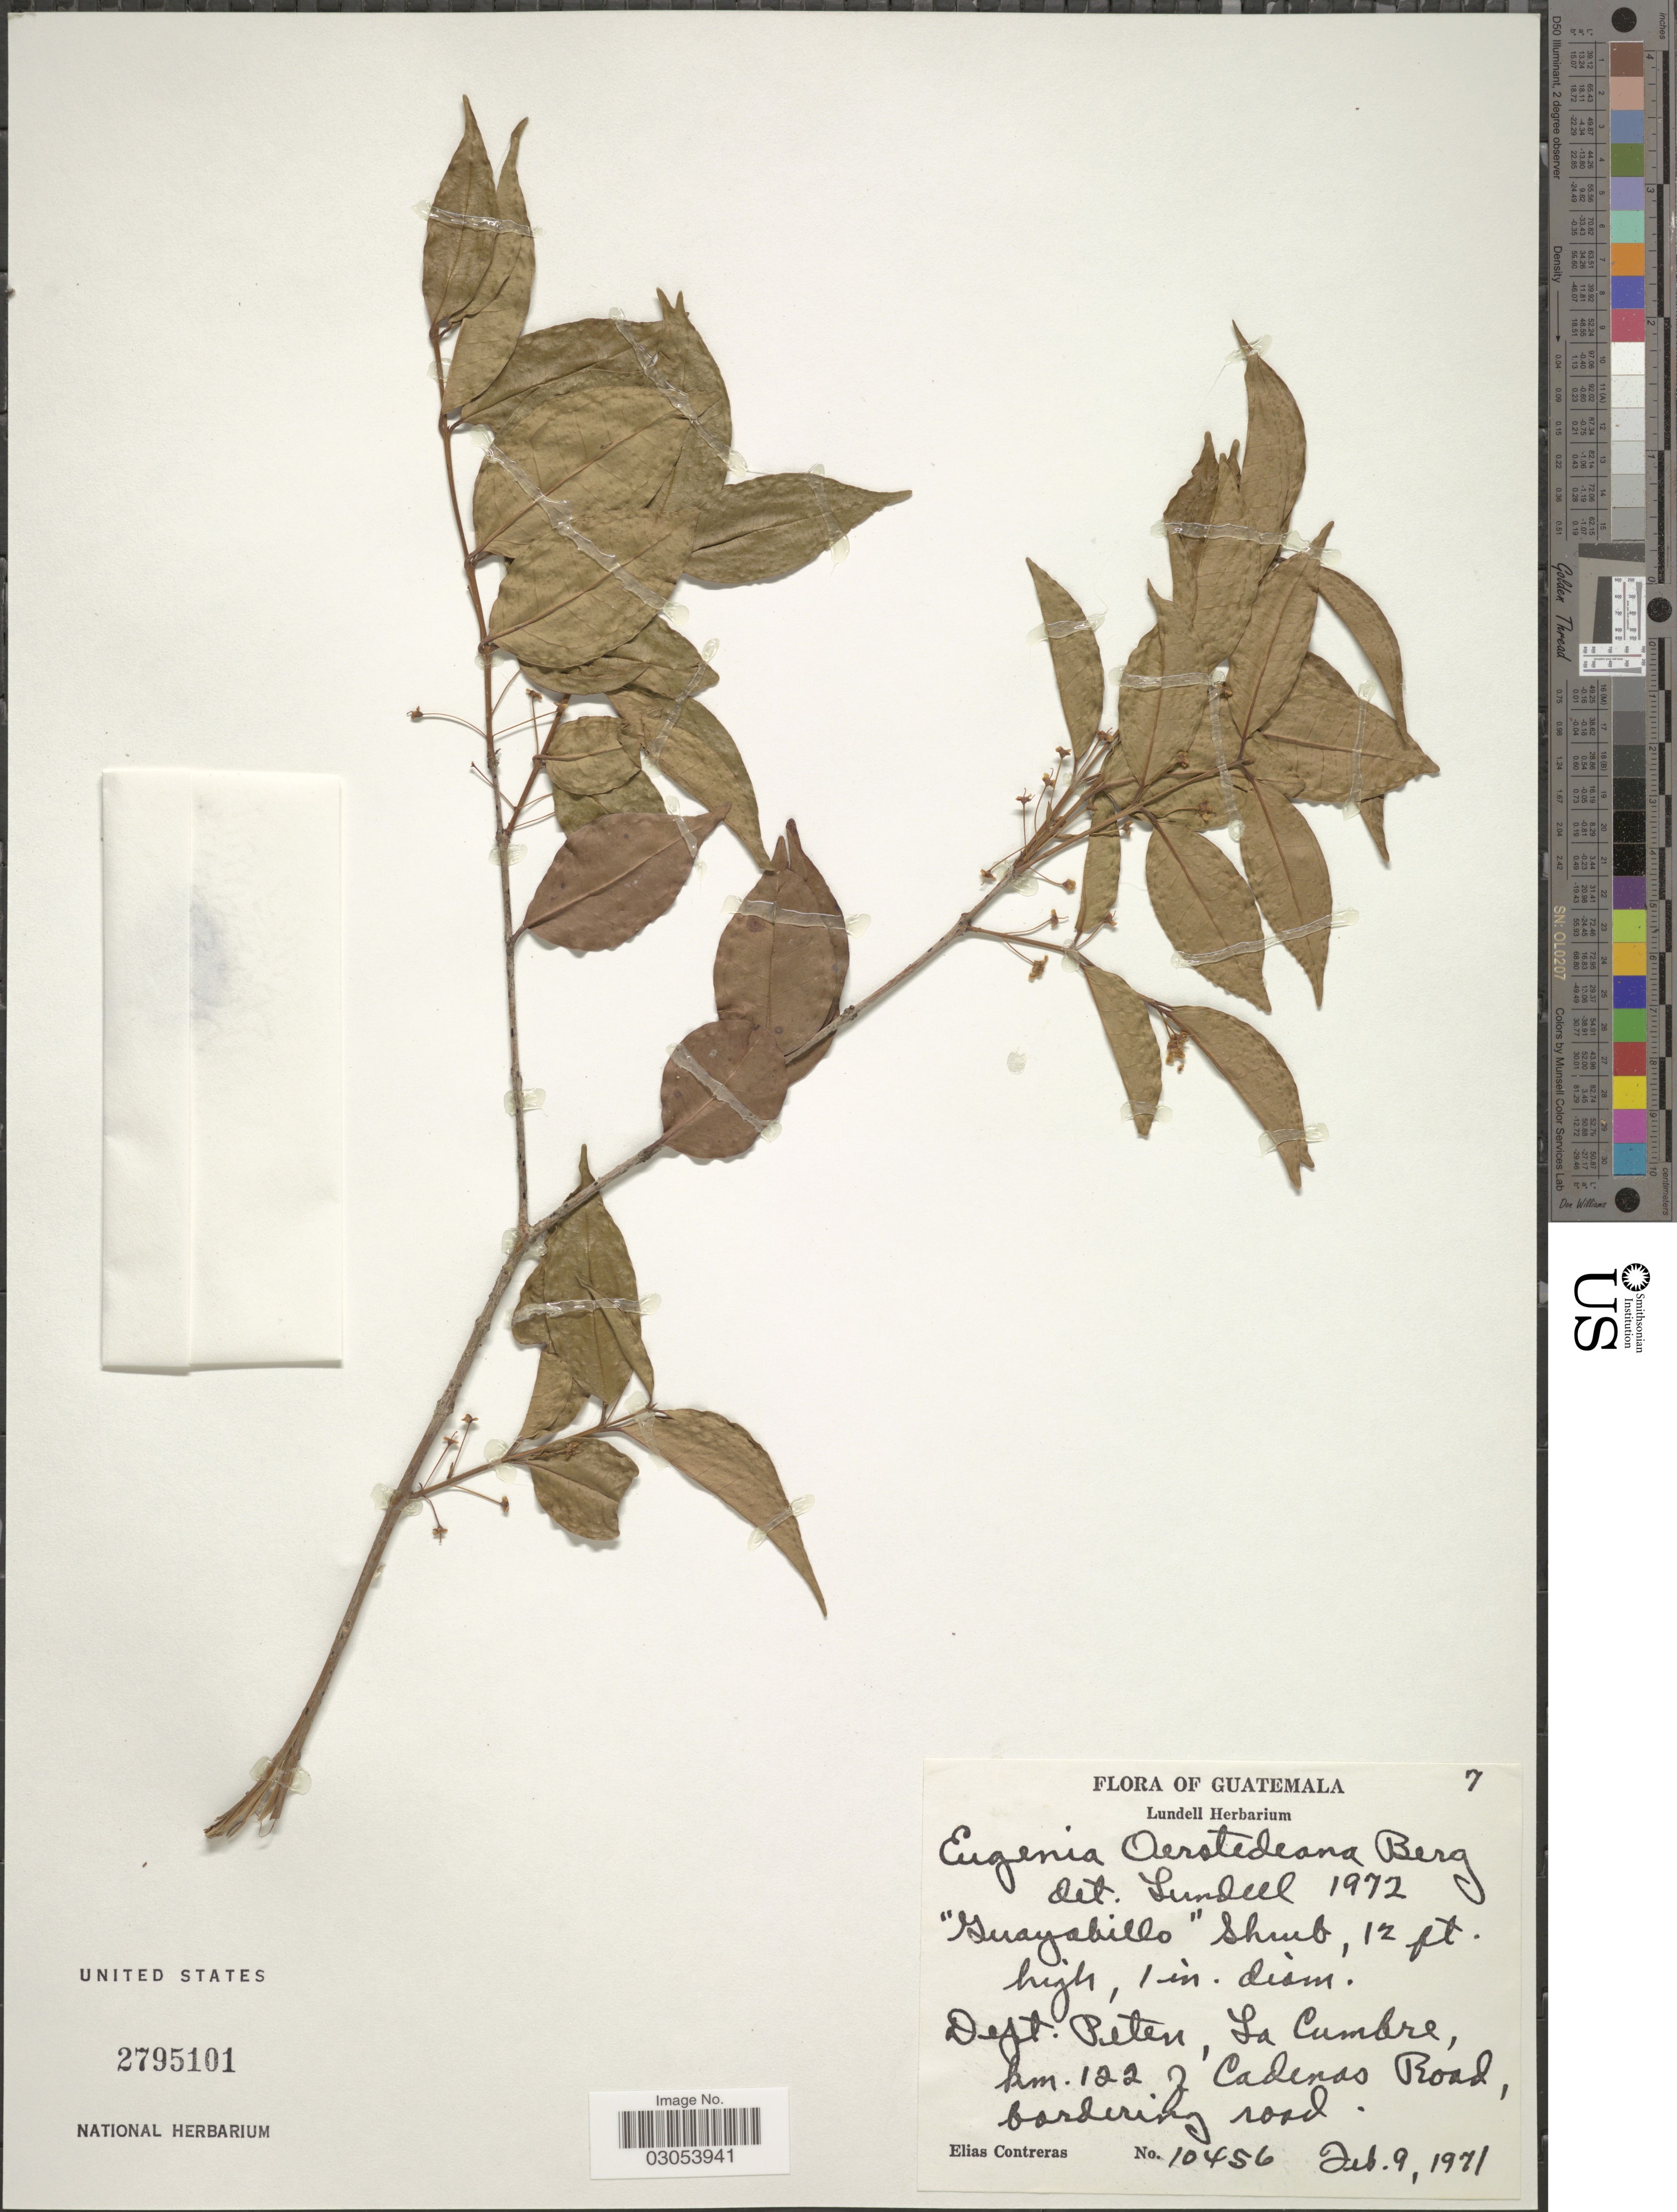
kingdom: Plantae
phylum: Tracheophyta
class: Magnoliopsida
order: Myrtales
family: Myrtaceae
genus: Eugenia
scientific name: Eugenia oerstediana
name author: O. Berg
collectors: E. Contreras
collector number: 10456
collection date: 1971-02-09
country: Guatemala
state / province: El Petén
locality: Dept. Peten, La Cumbre, km. 122 of Cadenas Road, bordering road.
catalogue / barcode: US 2795101